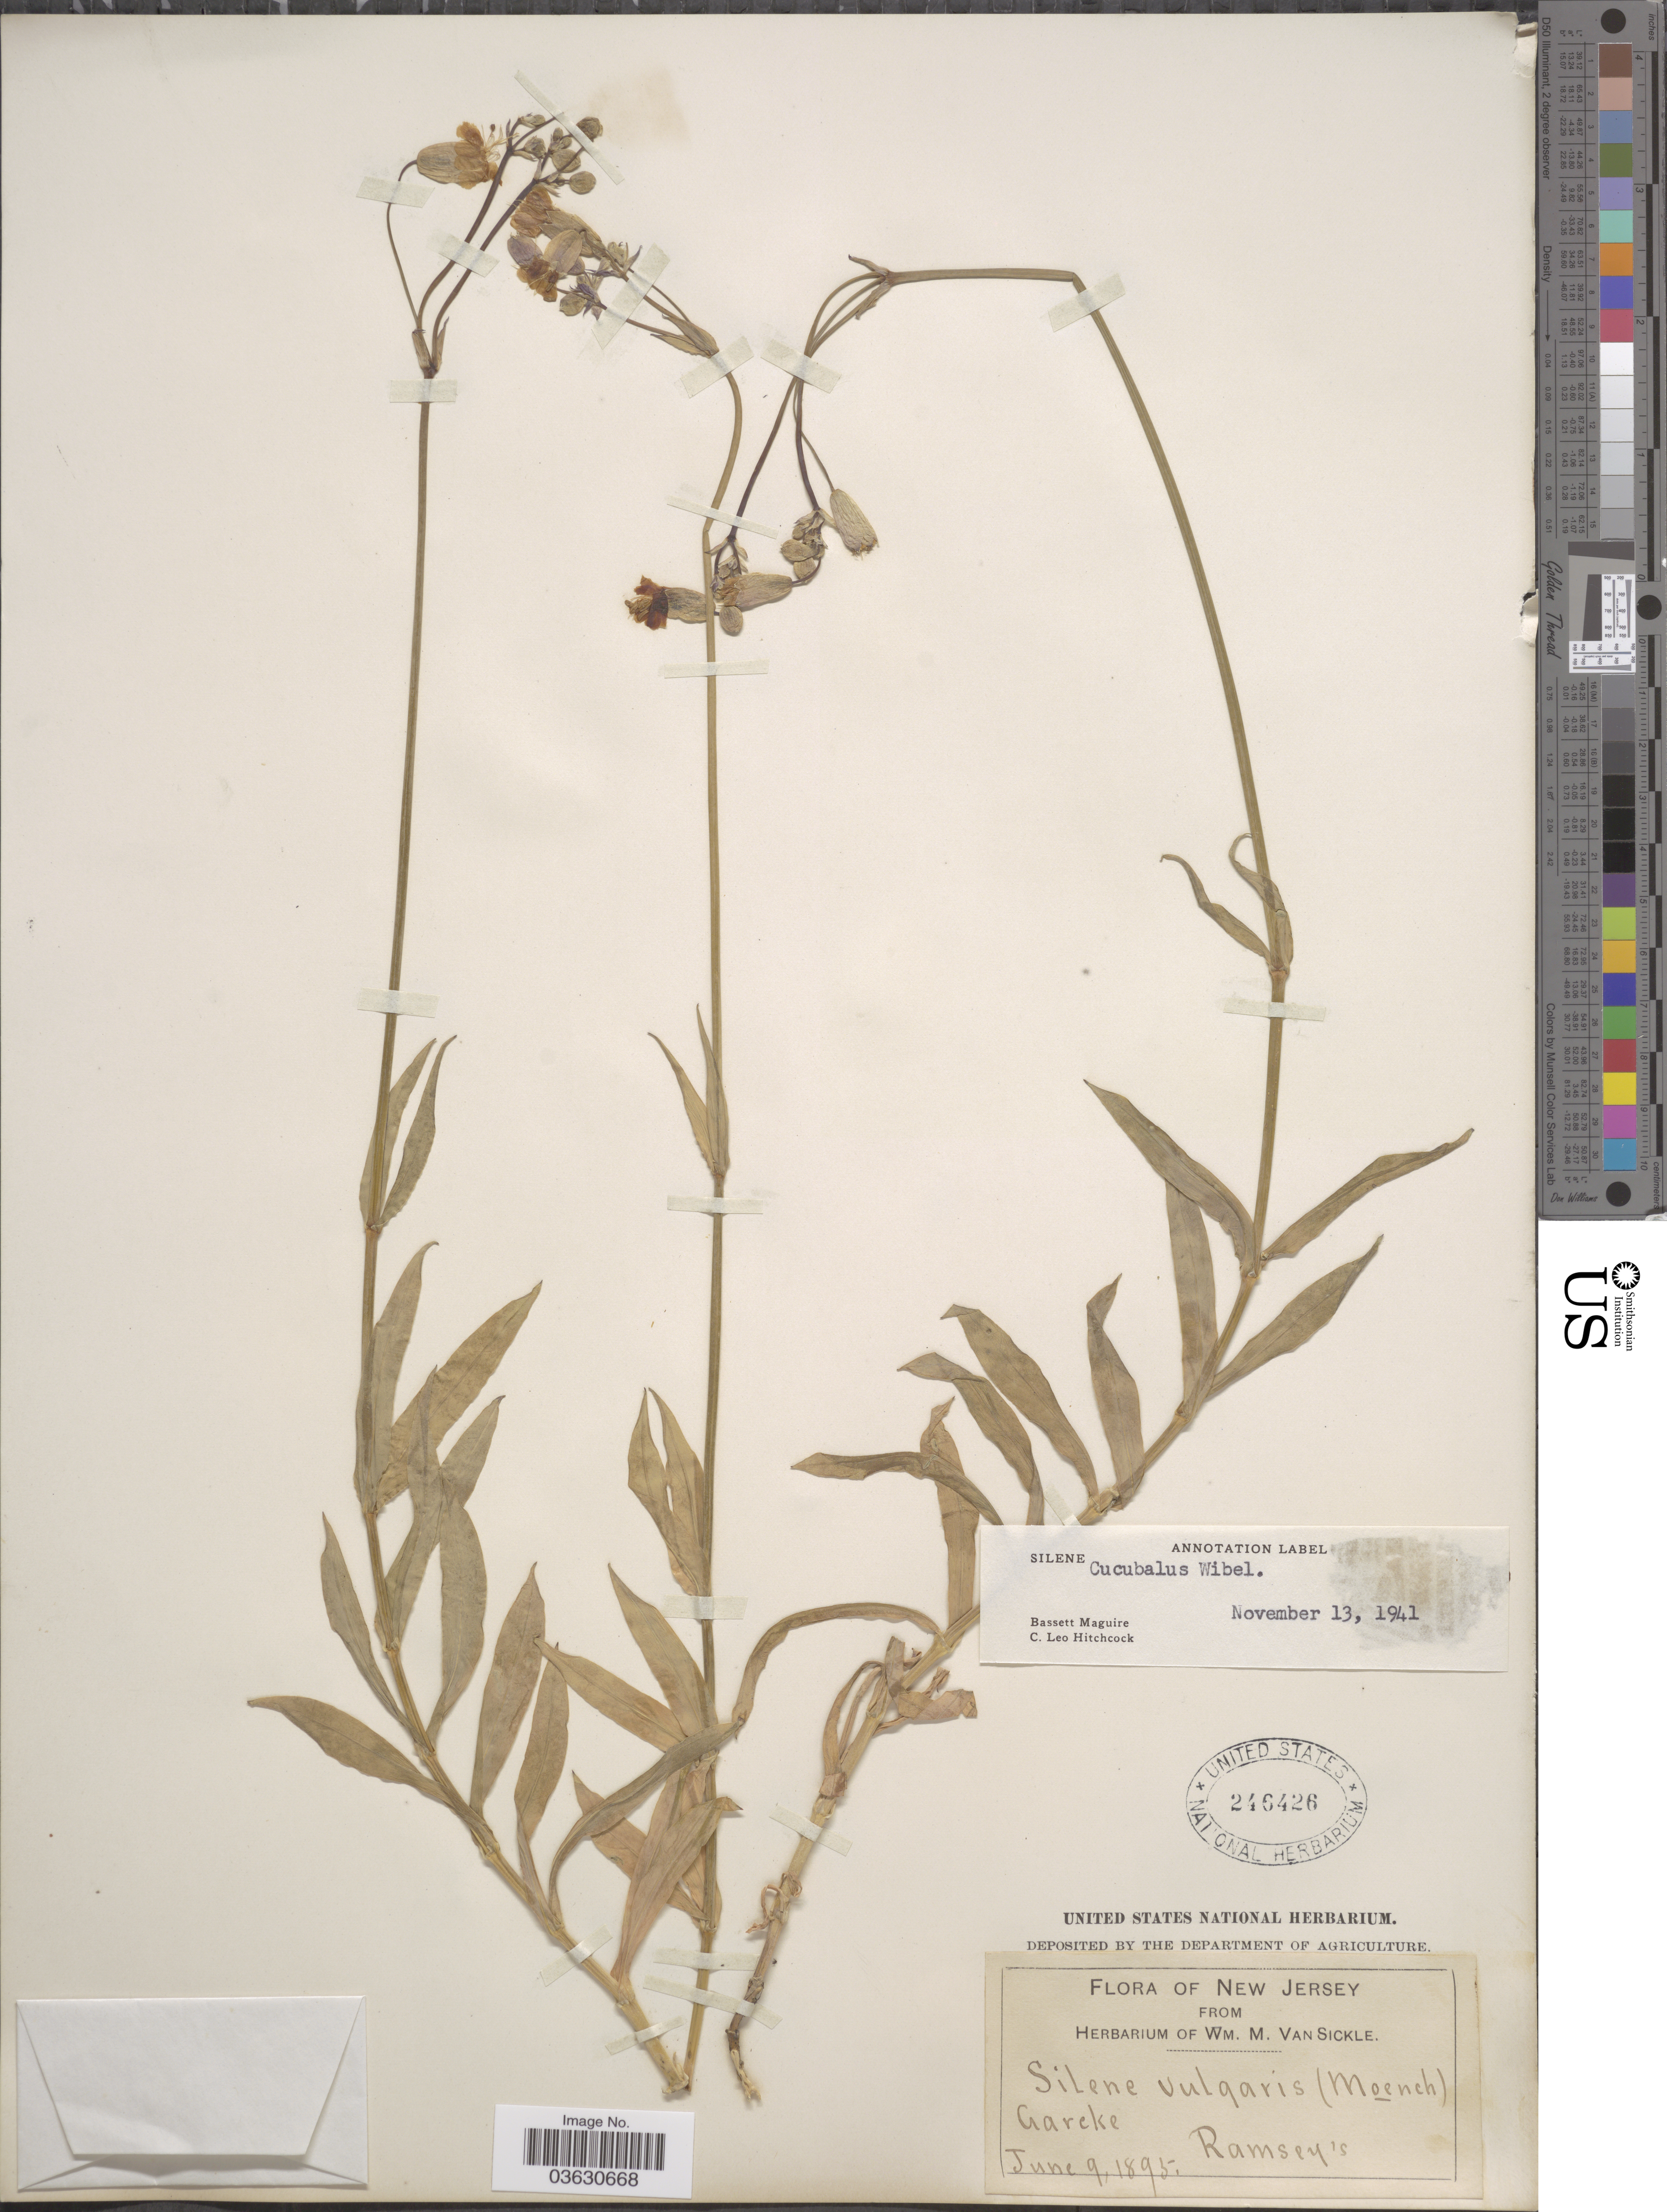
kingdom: Plantae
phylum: Tracheophyta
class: Magnoliopsida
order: Caryophyllales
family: Caryophyllaceae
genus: Silene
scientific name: Silene cucubalus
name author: L.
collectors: ex herb. Wm. M. Van Sickle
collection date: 1895-06-09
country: United States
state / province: New Jersey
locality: Garcke, Ramsey's.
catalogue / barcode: US 246426